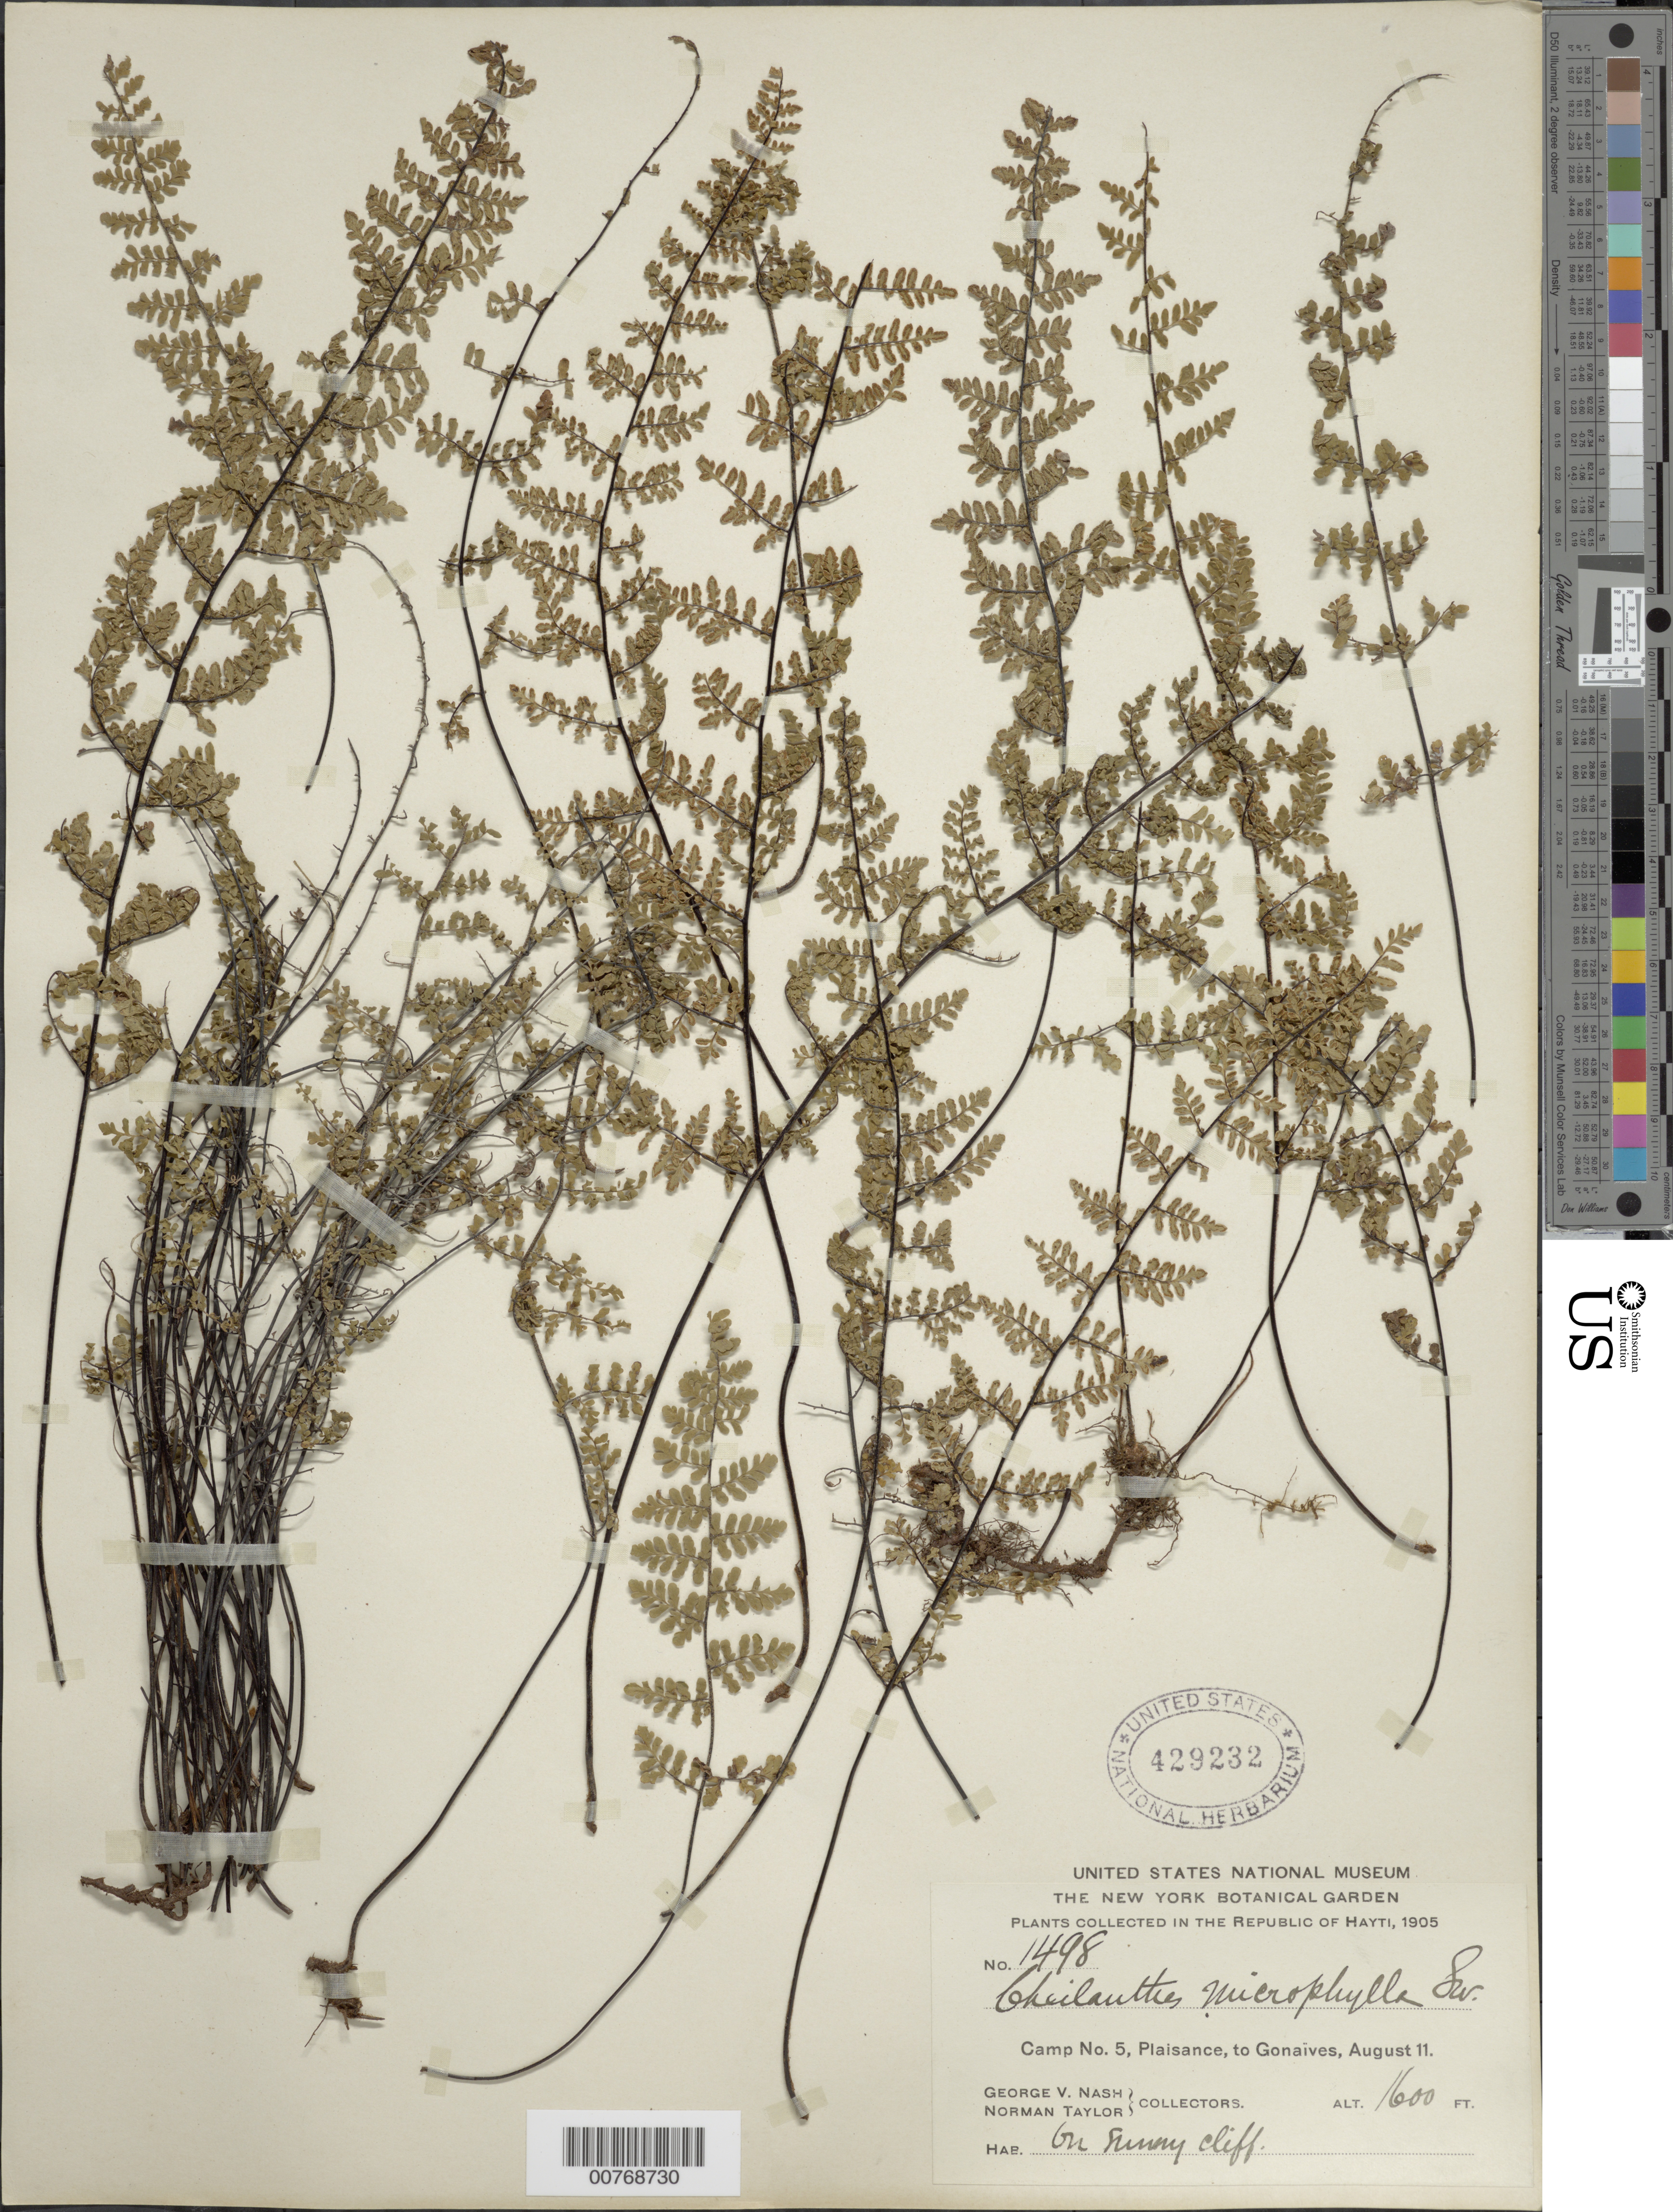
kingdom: Plantae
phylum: Tracheophyta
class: Polypodiopsida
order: Polypodiales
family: Pteridaceae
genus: Myriopteris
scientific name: Myriopteris microphylla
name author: (Sw.) Grusz & Windham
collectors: G. V. Nash & N. Taylor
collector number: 1498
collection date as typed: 11 Aug 1905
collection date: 1905-08-11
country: Haiti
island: Hispaniola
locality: Camp. 5, Plaisance to Gonaives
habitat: On sunny cliff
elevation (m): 488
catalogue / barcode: US 429232